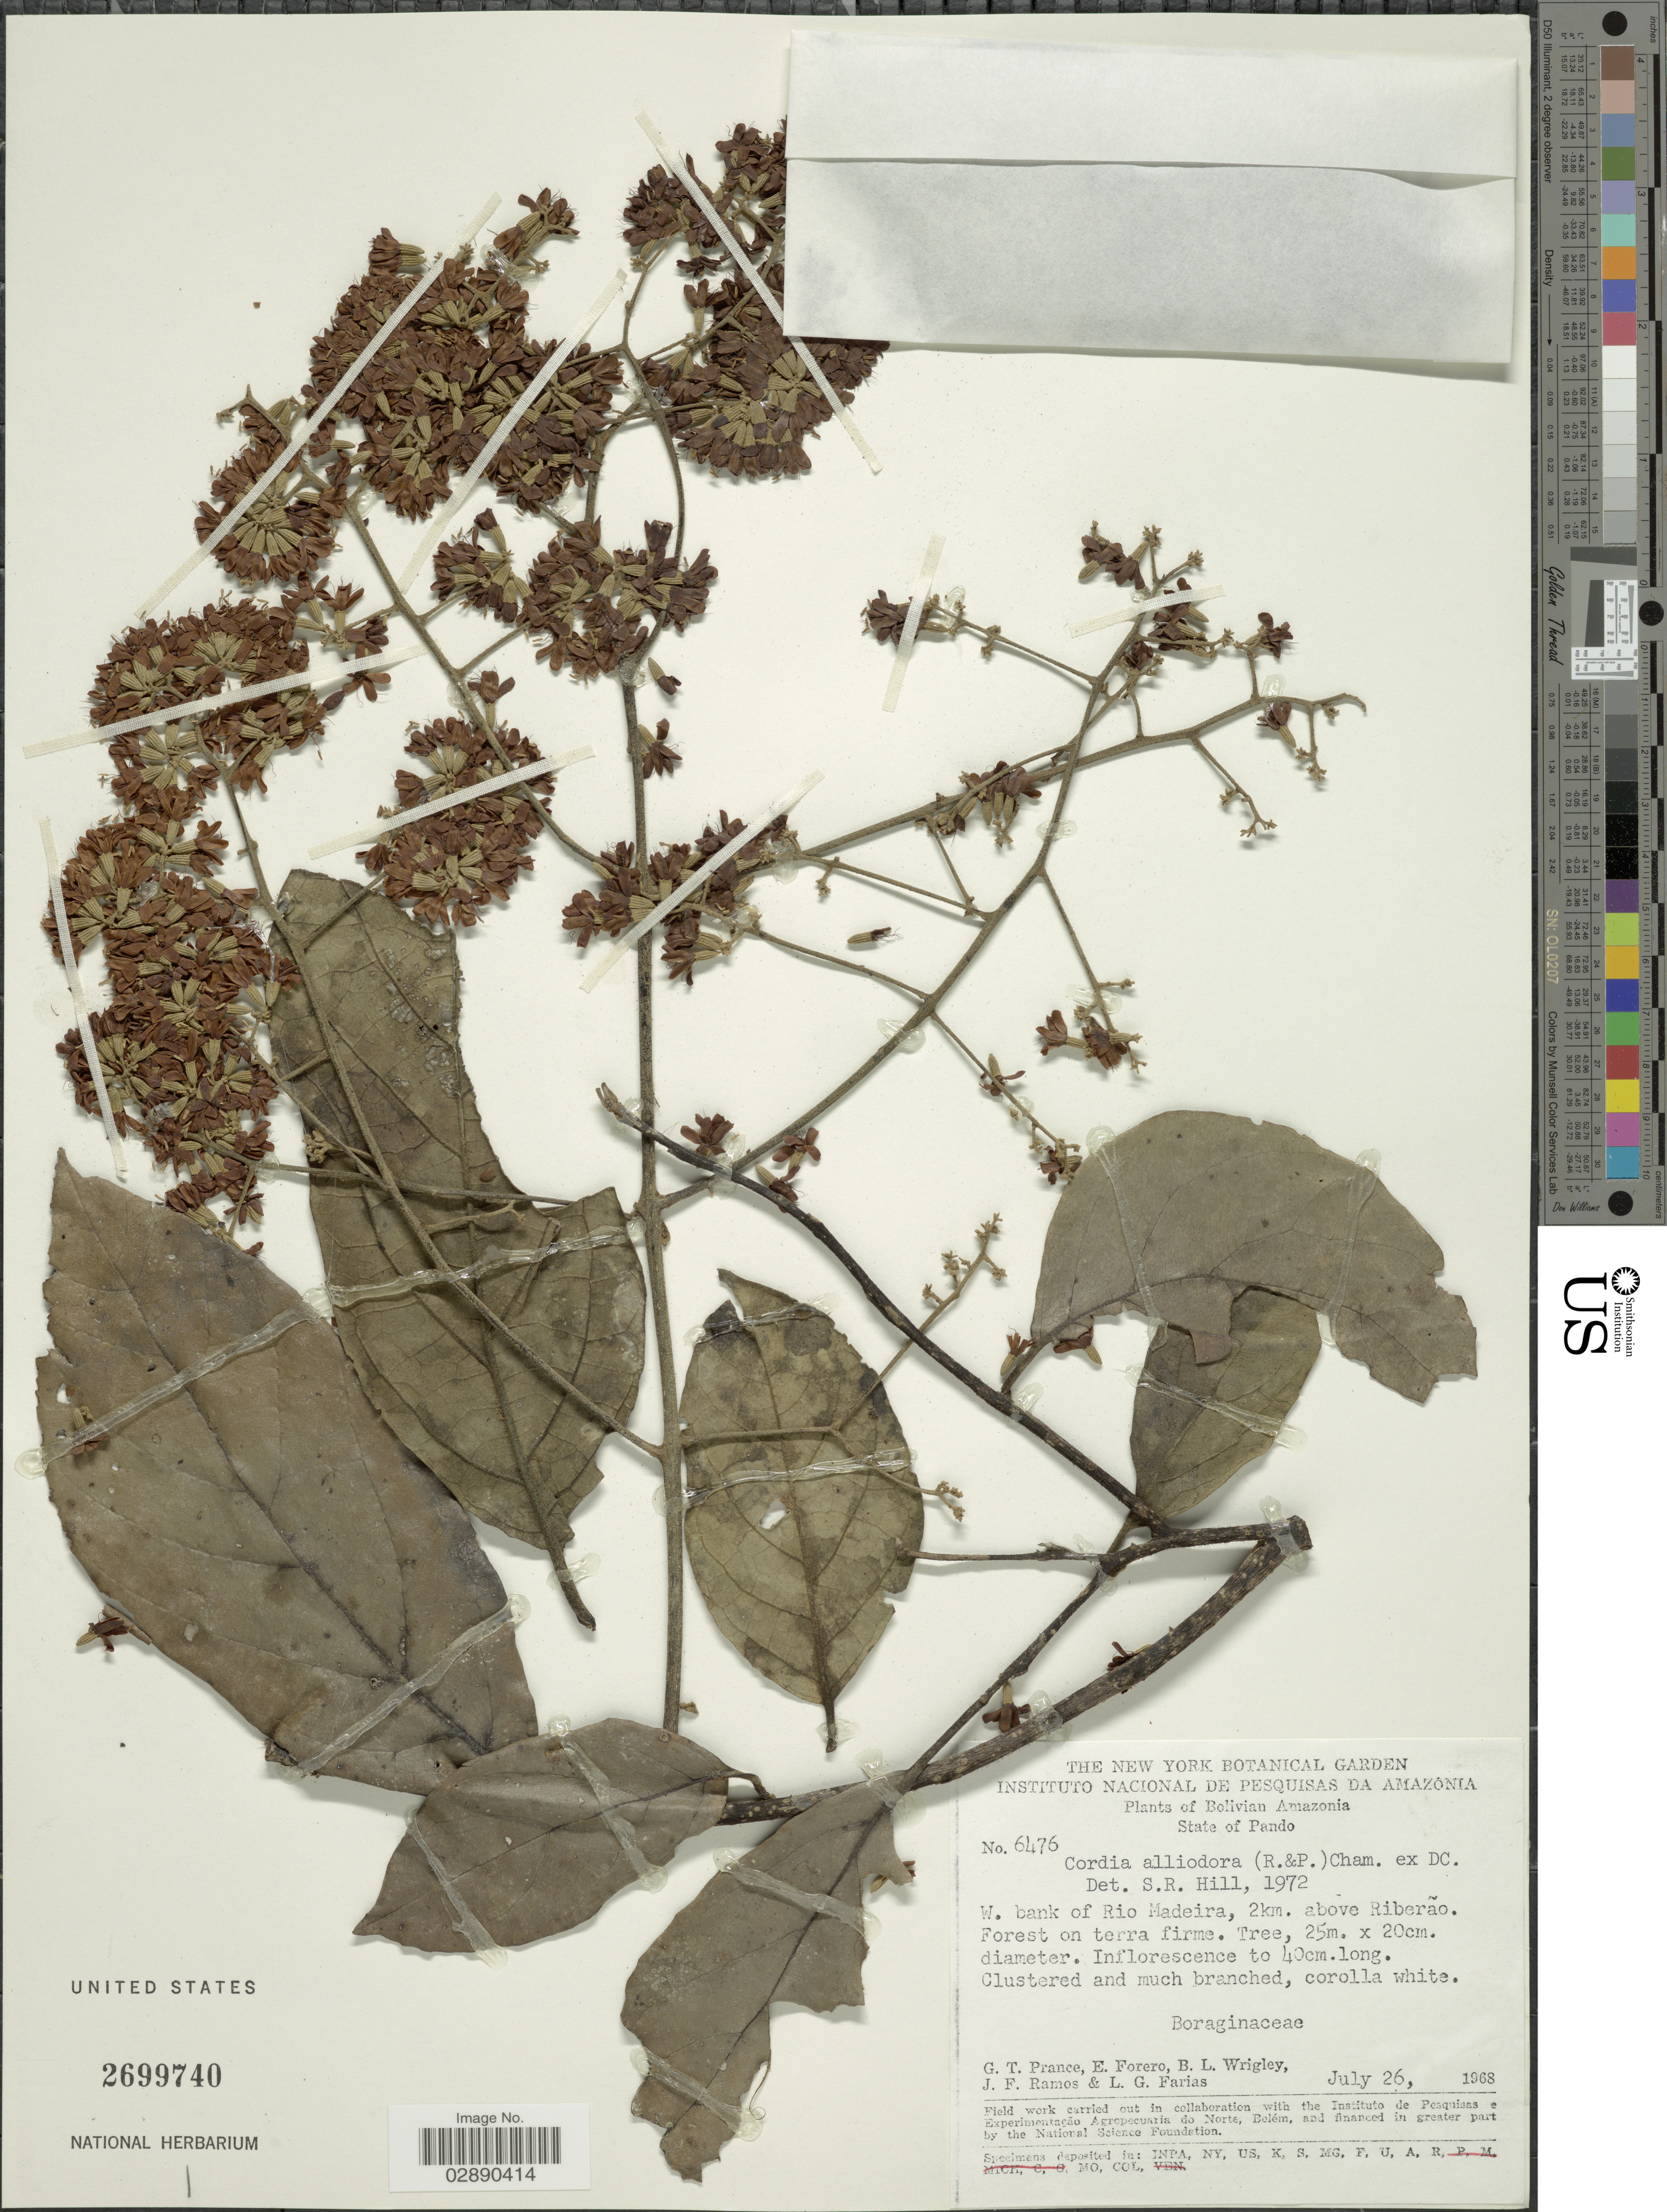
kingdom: Plantae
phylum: Tracheophyta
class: Magnoliopsida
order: Boraginales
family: Cordiaceae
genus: Cordia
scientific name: Cordia alliodora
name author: (Ruiz & Pav.) Oken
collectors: G. T. Prance, E. Forero, B. L. Wrigley, J. F. Ramos & L. G. Farias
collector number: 6476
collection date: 1968-07-26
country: Bolivia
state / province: Pando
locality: Bolivian Amazonia. W. bank of Rio Madeira, 2km. above Ribeirão.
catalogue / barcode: US 2699740